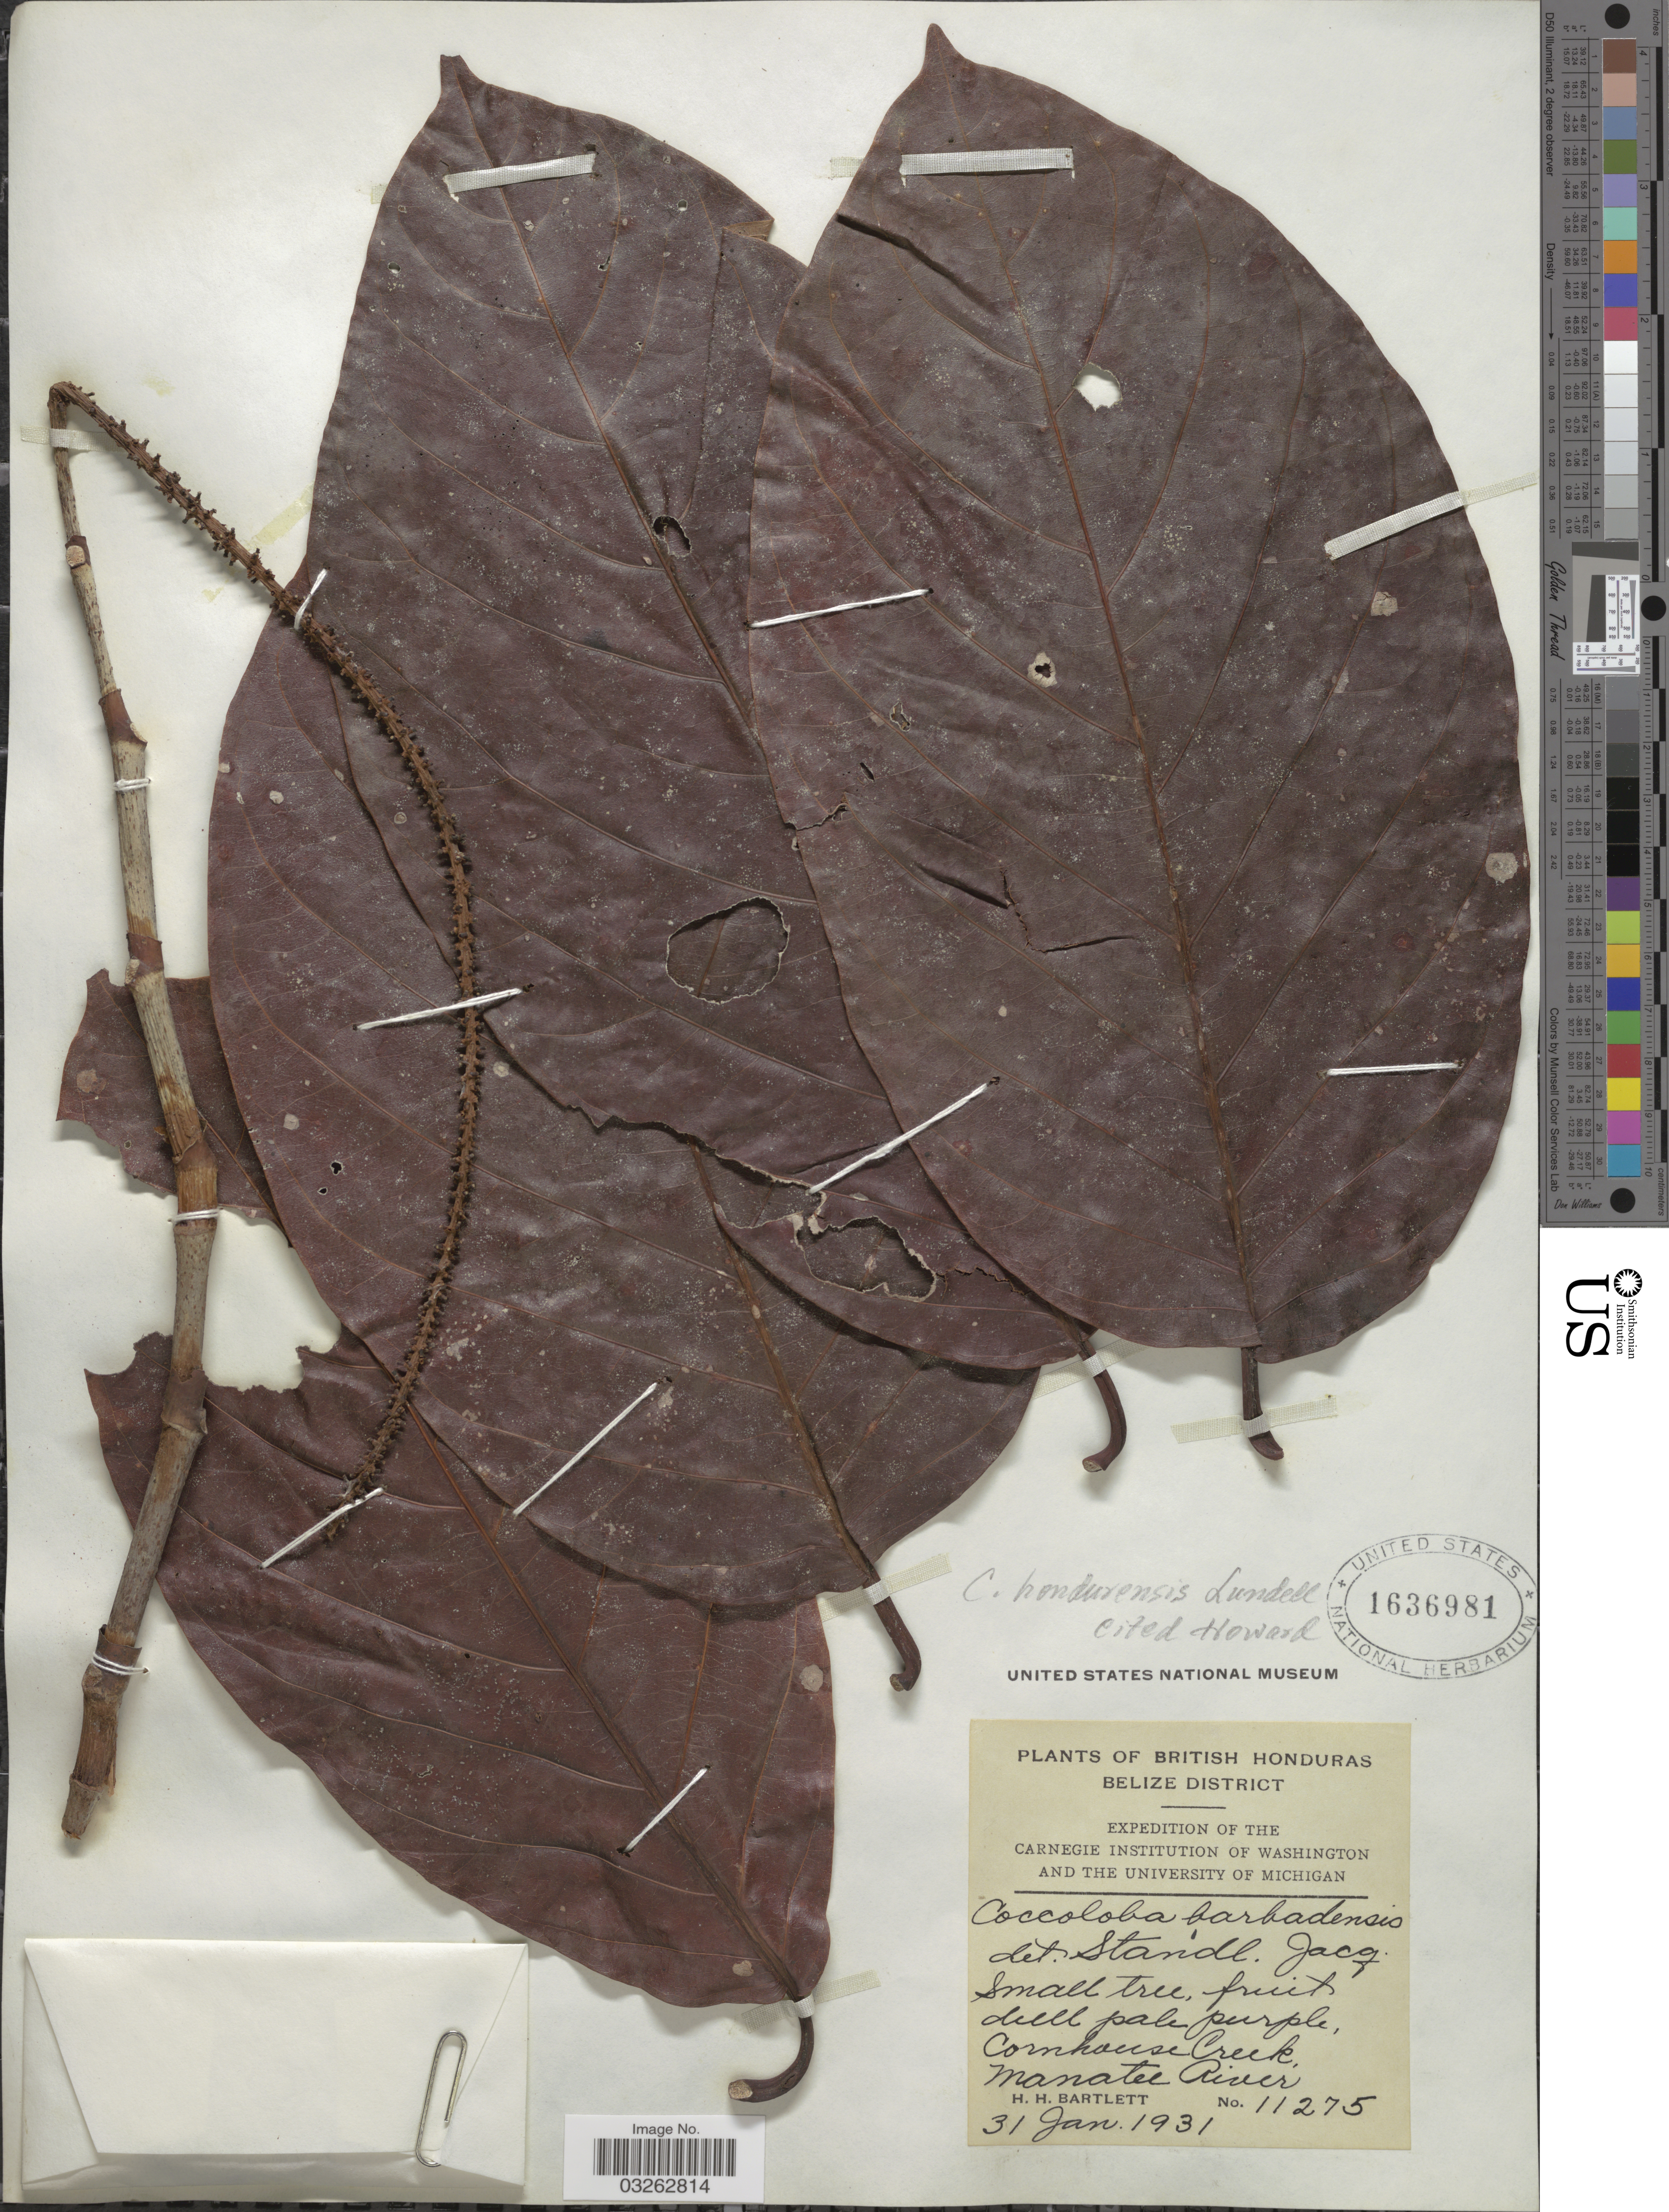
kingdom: Plantae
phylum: Tracheophyta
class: Magnoliopsida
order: Caryophyllales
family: Polygonaceae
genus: Coccoloba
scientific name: Coccoloba hondurensis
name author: Lundell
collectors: H. H. Bartlett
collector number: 11275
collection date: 1931-01-31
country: Belize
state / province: Belize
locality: British Honduras. Belize District. Cornhouse Creek, Manatee River.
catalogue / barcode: US 1636981